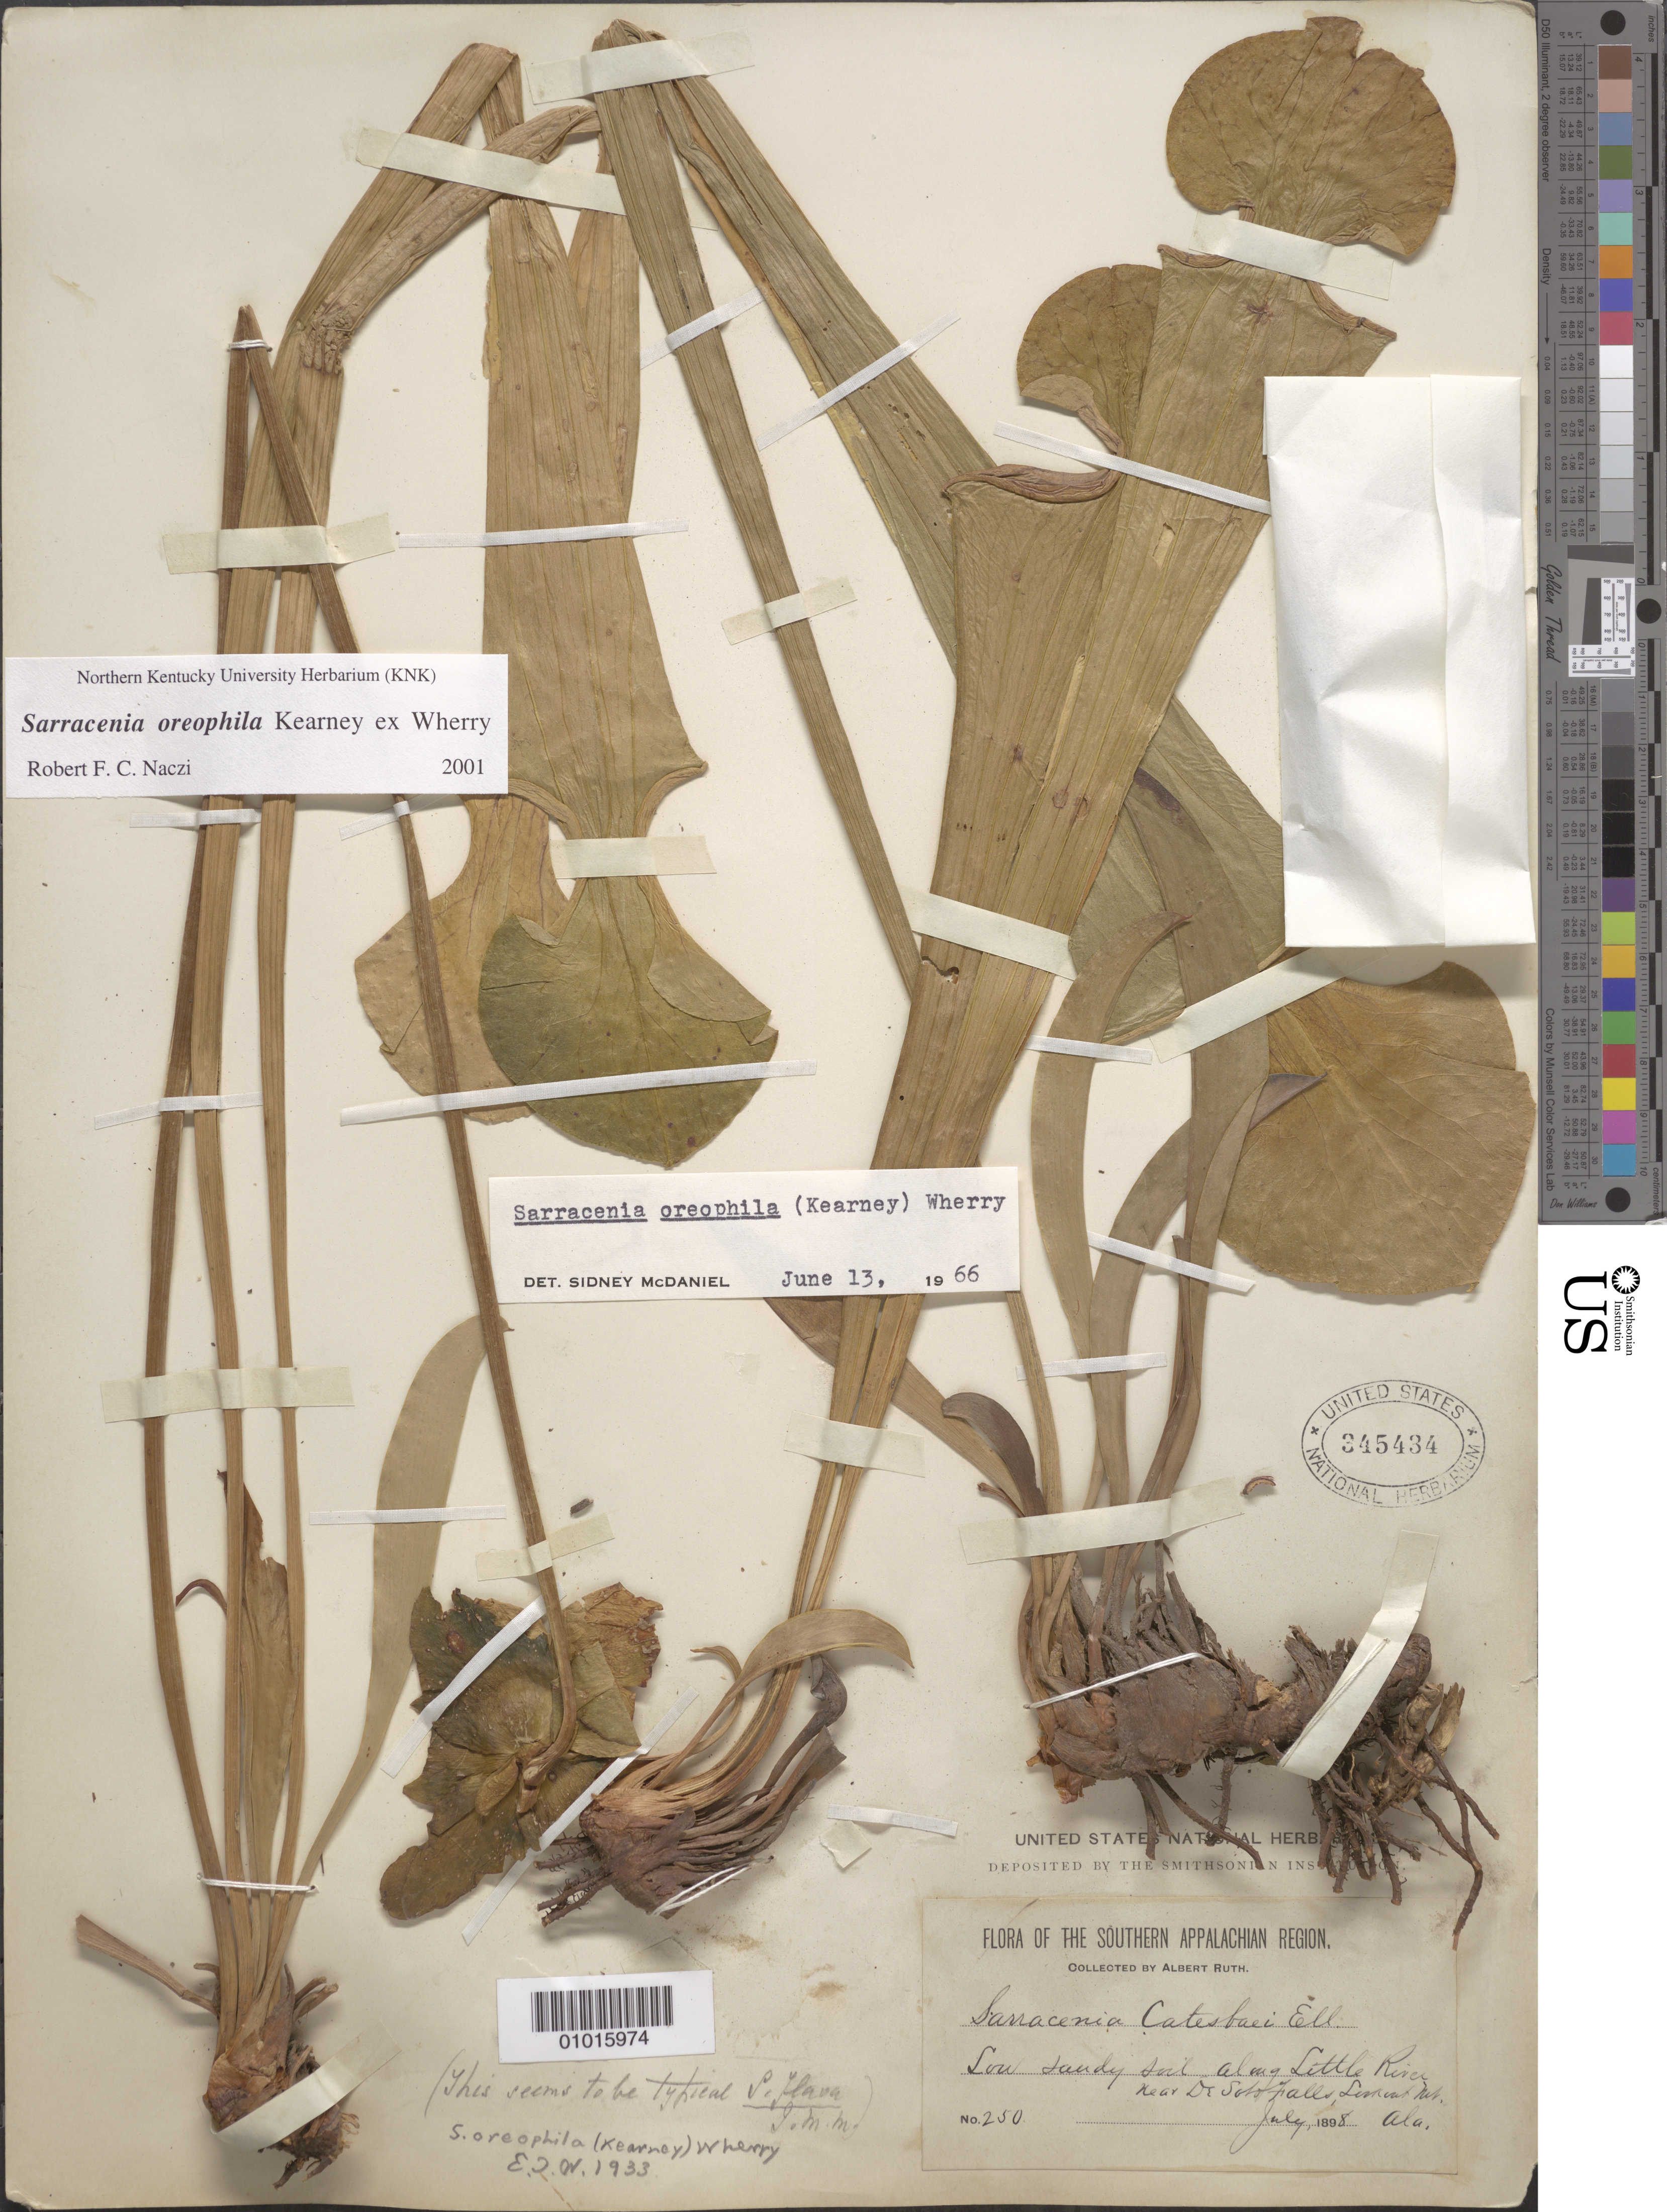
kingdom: Plantae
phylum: Tracheophyta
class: Magnoliopsida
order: Ericales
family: Sarraceniaceae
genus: Sarracenia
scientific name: Sarracenia oreophila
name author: Kearney ex Wherry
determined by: Naczi, R. F. C.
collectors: A. Ruth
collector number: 250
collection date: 1898-07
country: United States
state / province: Alabama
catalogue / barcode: US 345434